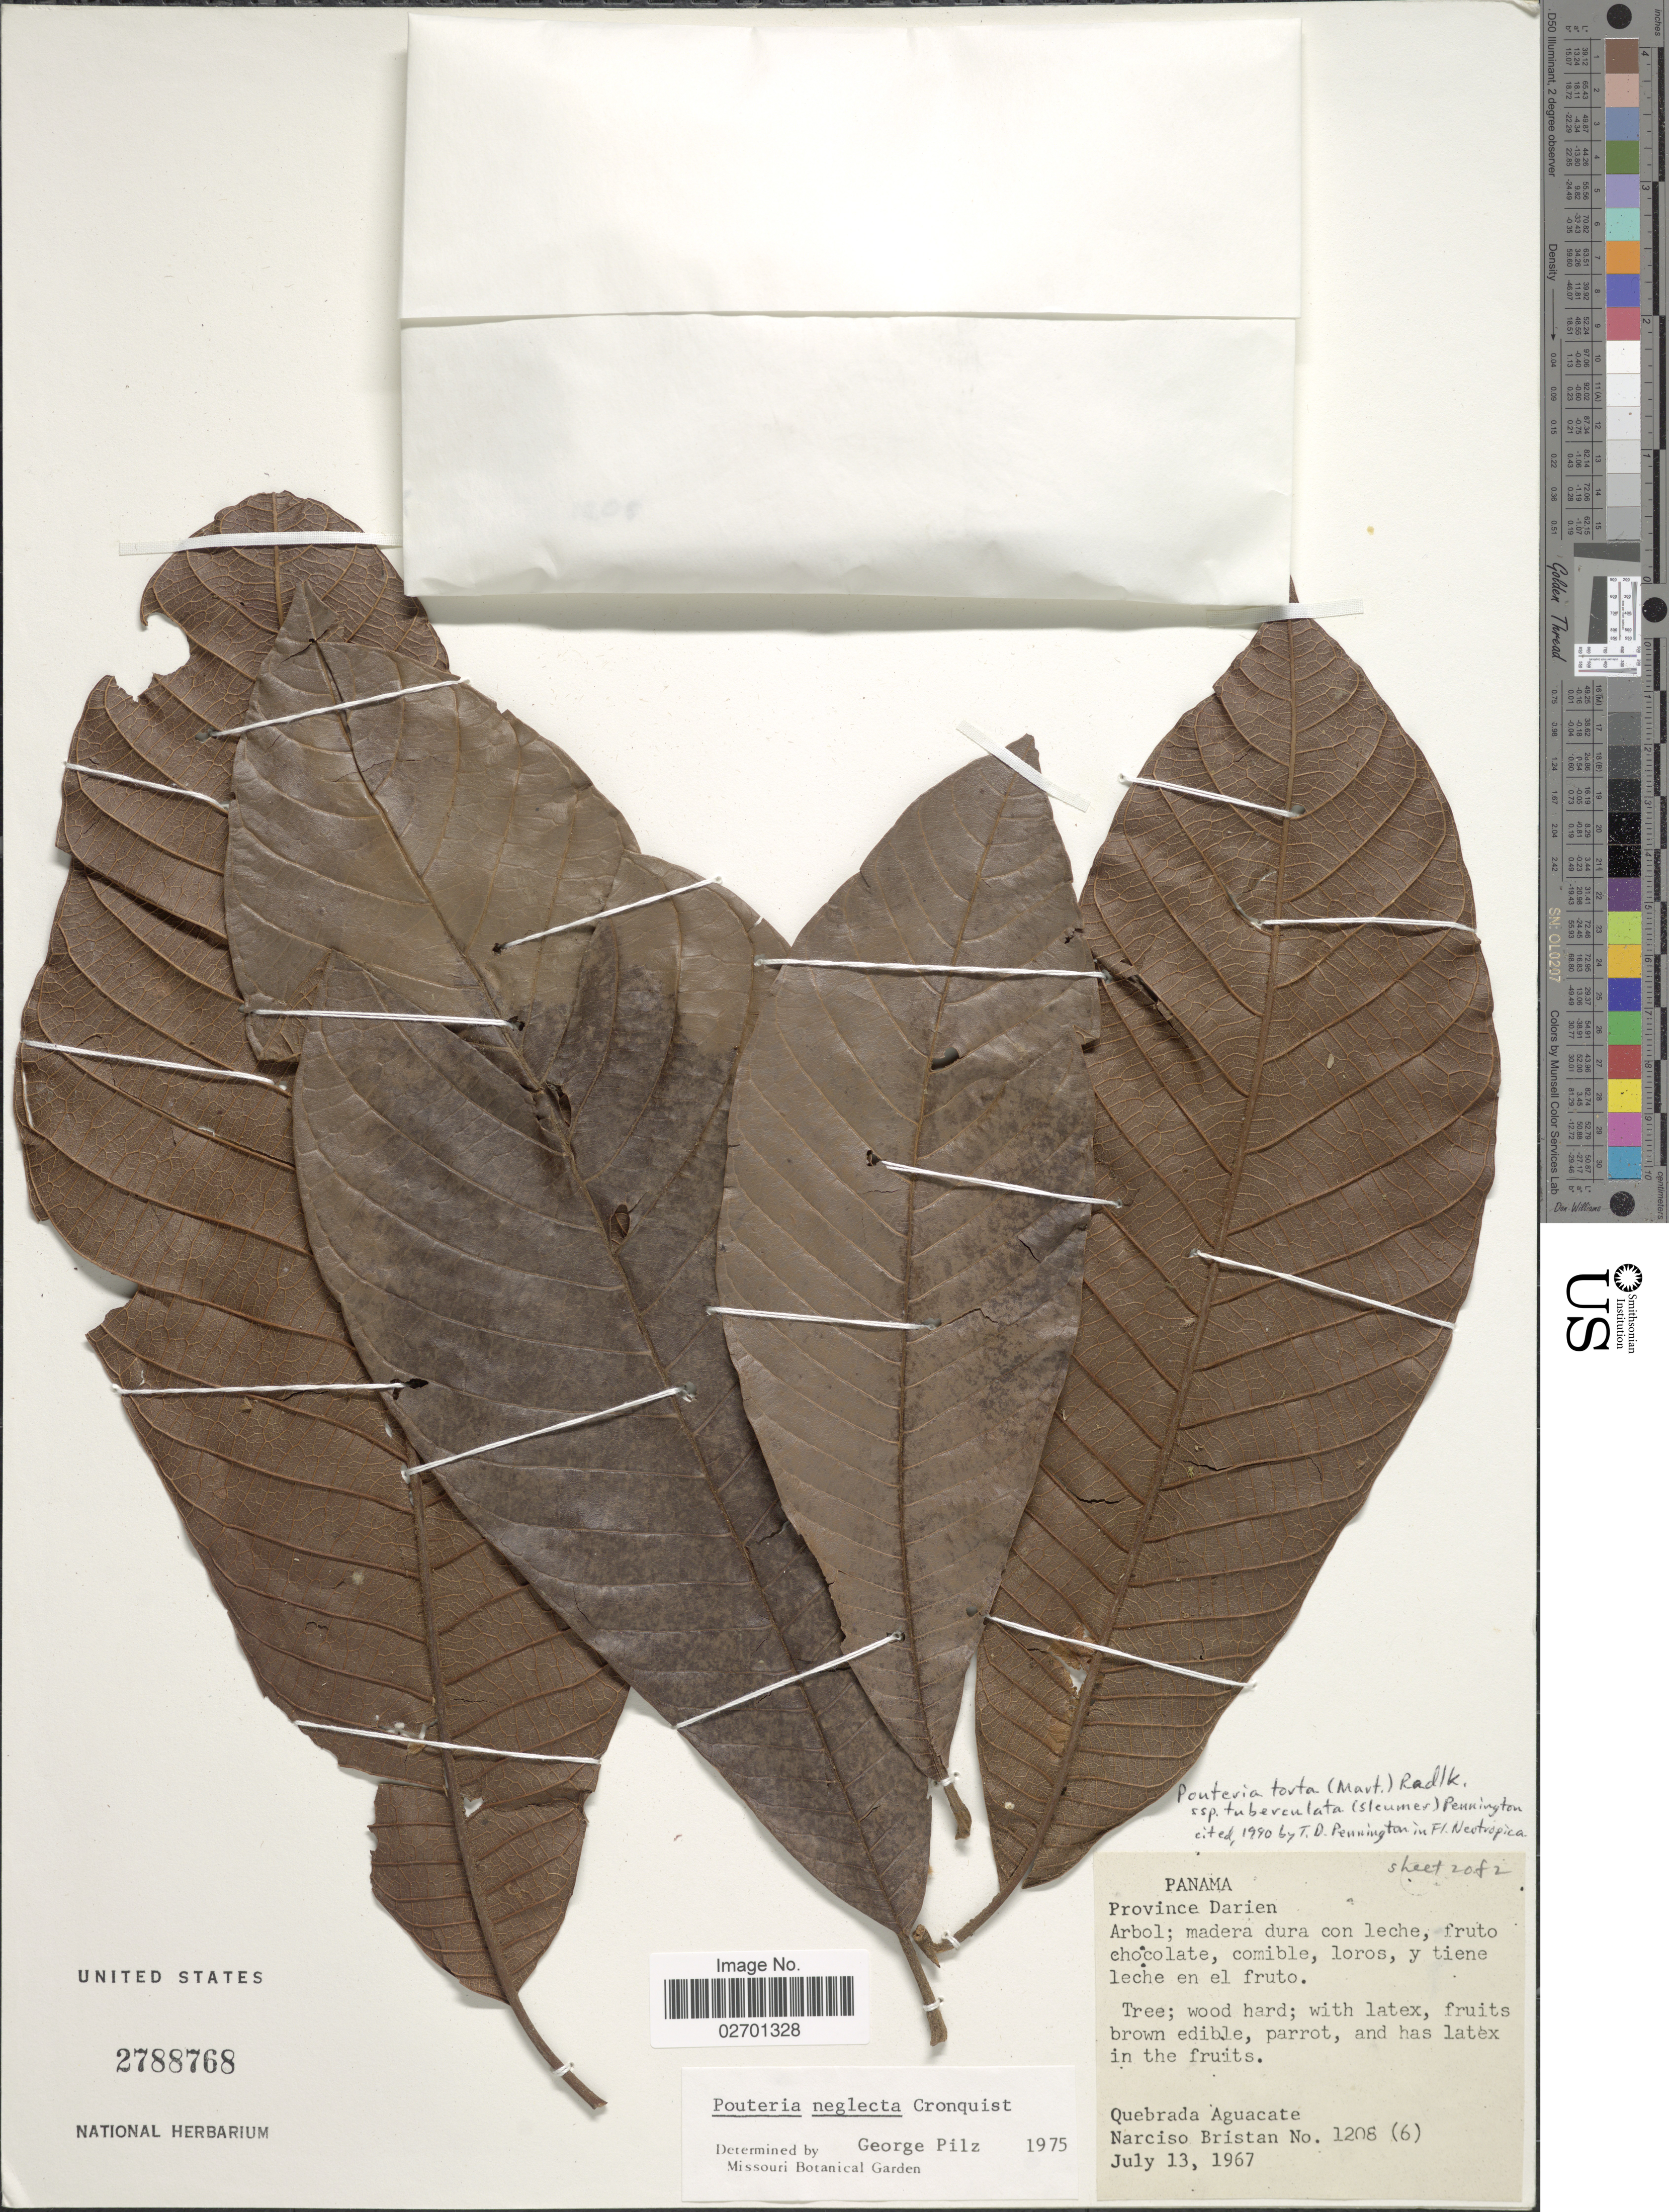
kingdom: Plantae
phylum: Tracheophyta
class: Magnoliopsida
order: Ericales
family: Sapotaceae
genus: Pouteria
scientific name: Pouteria torta subsp. tuberculata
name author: (Sleumer) T.D. Penn.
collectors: N. Bristan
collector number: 1208 (6)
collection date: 1967-07-13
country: Panama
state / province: Darién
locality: Quebrada Aguacate.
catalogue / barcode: US 2788768